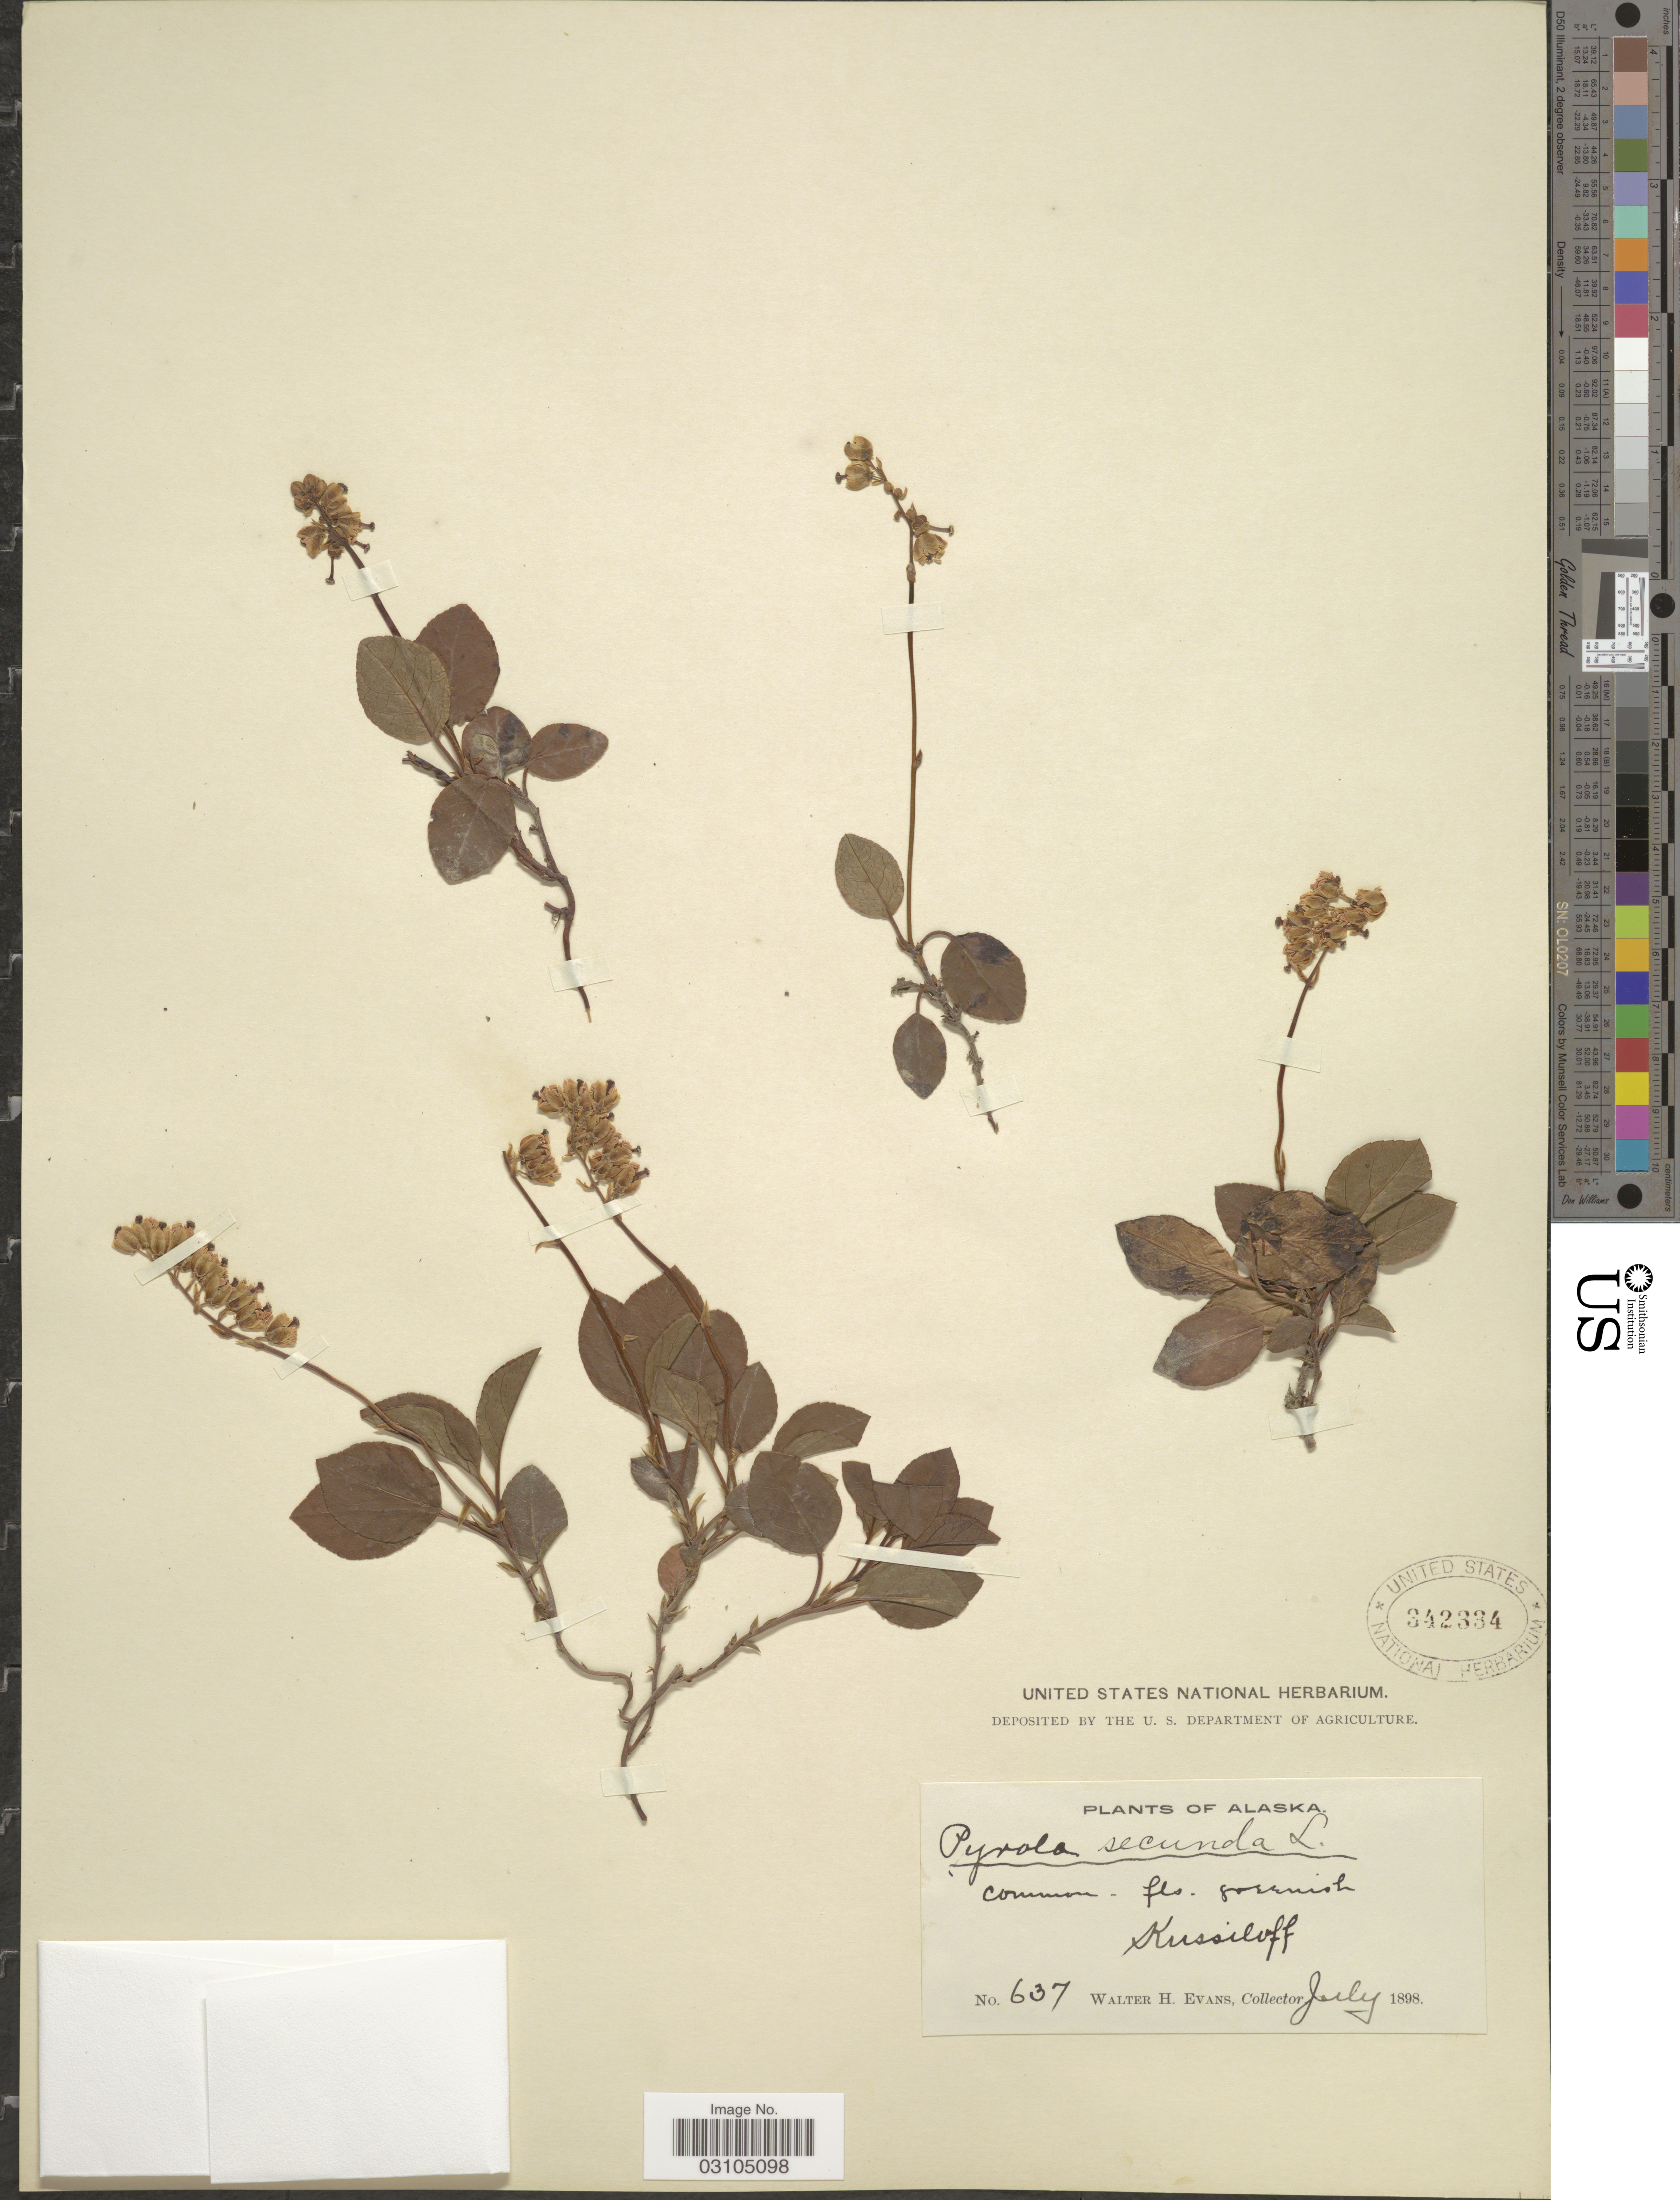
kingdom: Plantae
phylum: Tracheophyta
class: Magnoliopsida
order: Ericales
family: Ericaceae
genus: Orthilia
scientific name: Orthilia secunda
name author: (L.) House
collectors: W. H. Evans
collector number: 637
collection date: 1898-07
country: United States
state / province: Alaska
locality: Kussiloff.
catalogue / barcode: US 342334